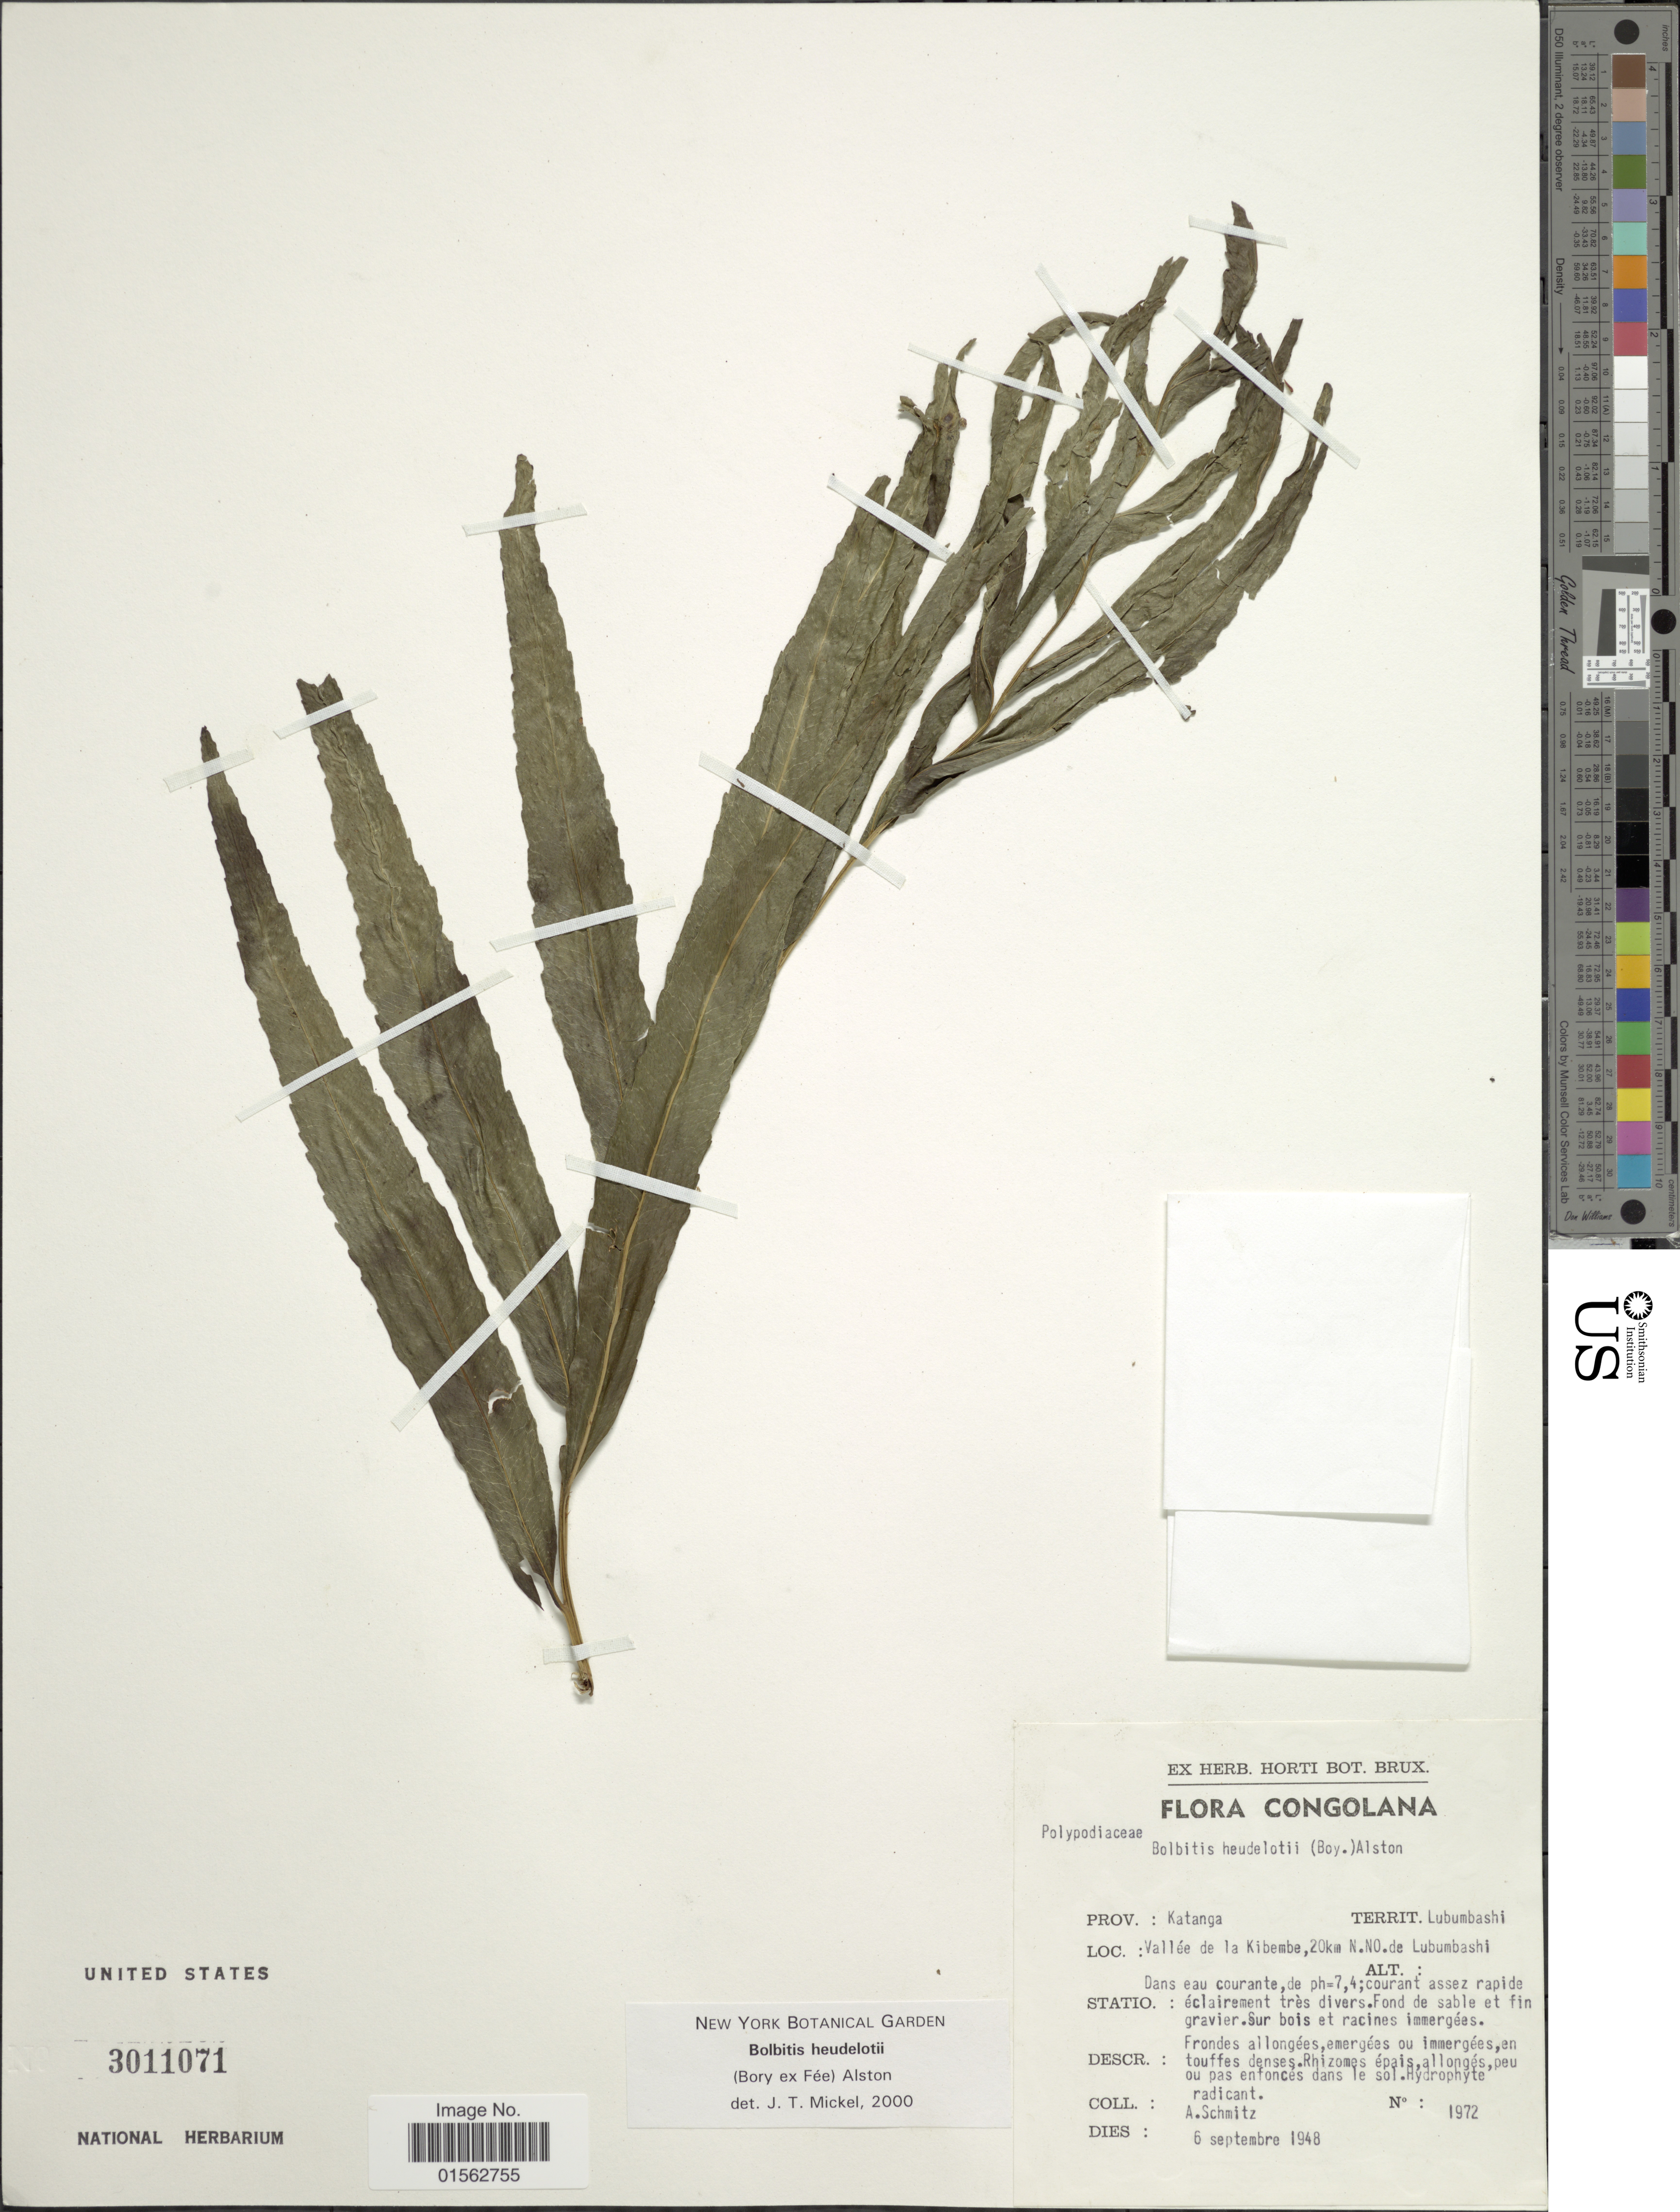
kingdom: Plantae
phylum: Tracheophyta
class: Polypodiopsida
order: Polypodiales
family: Dryopteridaceae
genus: Bolbitis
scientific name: Bolbitis heudelotii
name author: (Bory ex Fée) Alston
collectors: A. Schmitz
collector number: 1972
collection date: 1948-09-06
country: Congo, Democratic Republic of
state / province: Haut-Katanga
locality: Congolana, Lububashi, Vallée de la Kibembe, 20 km N. NO. de Lubumbashi, dans eau courante, de ph=7,4; courant assez rapide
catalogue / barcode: US 3011071